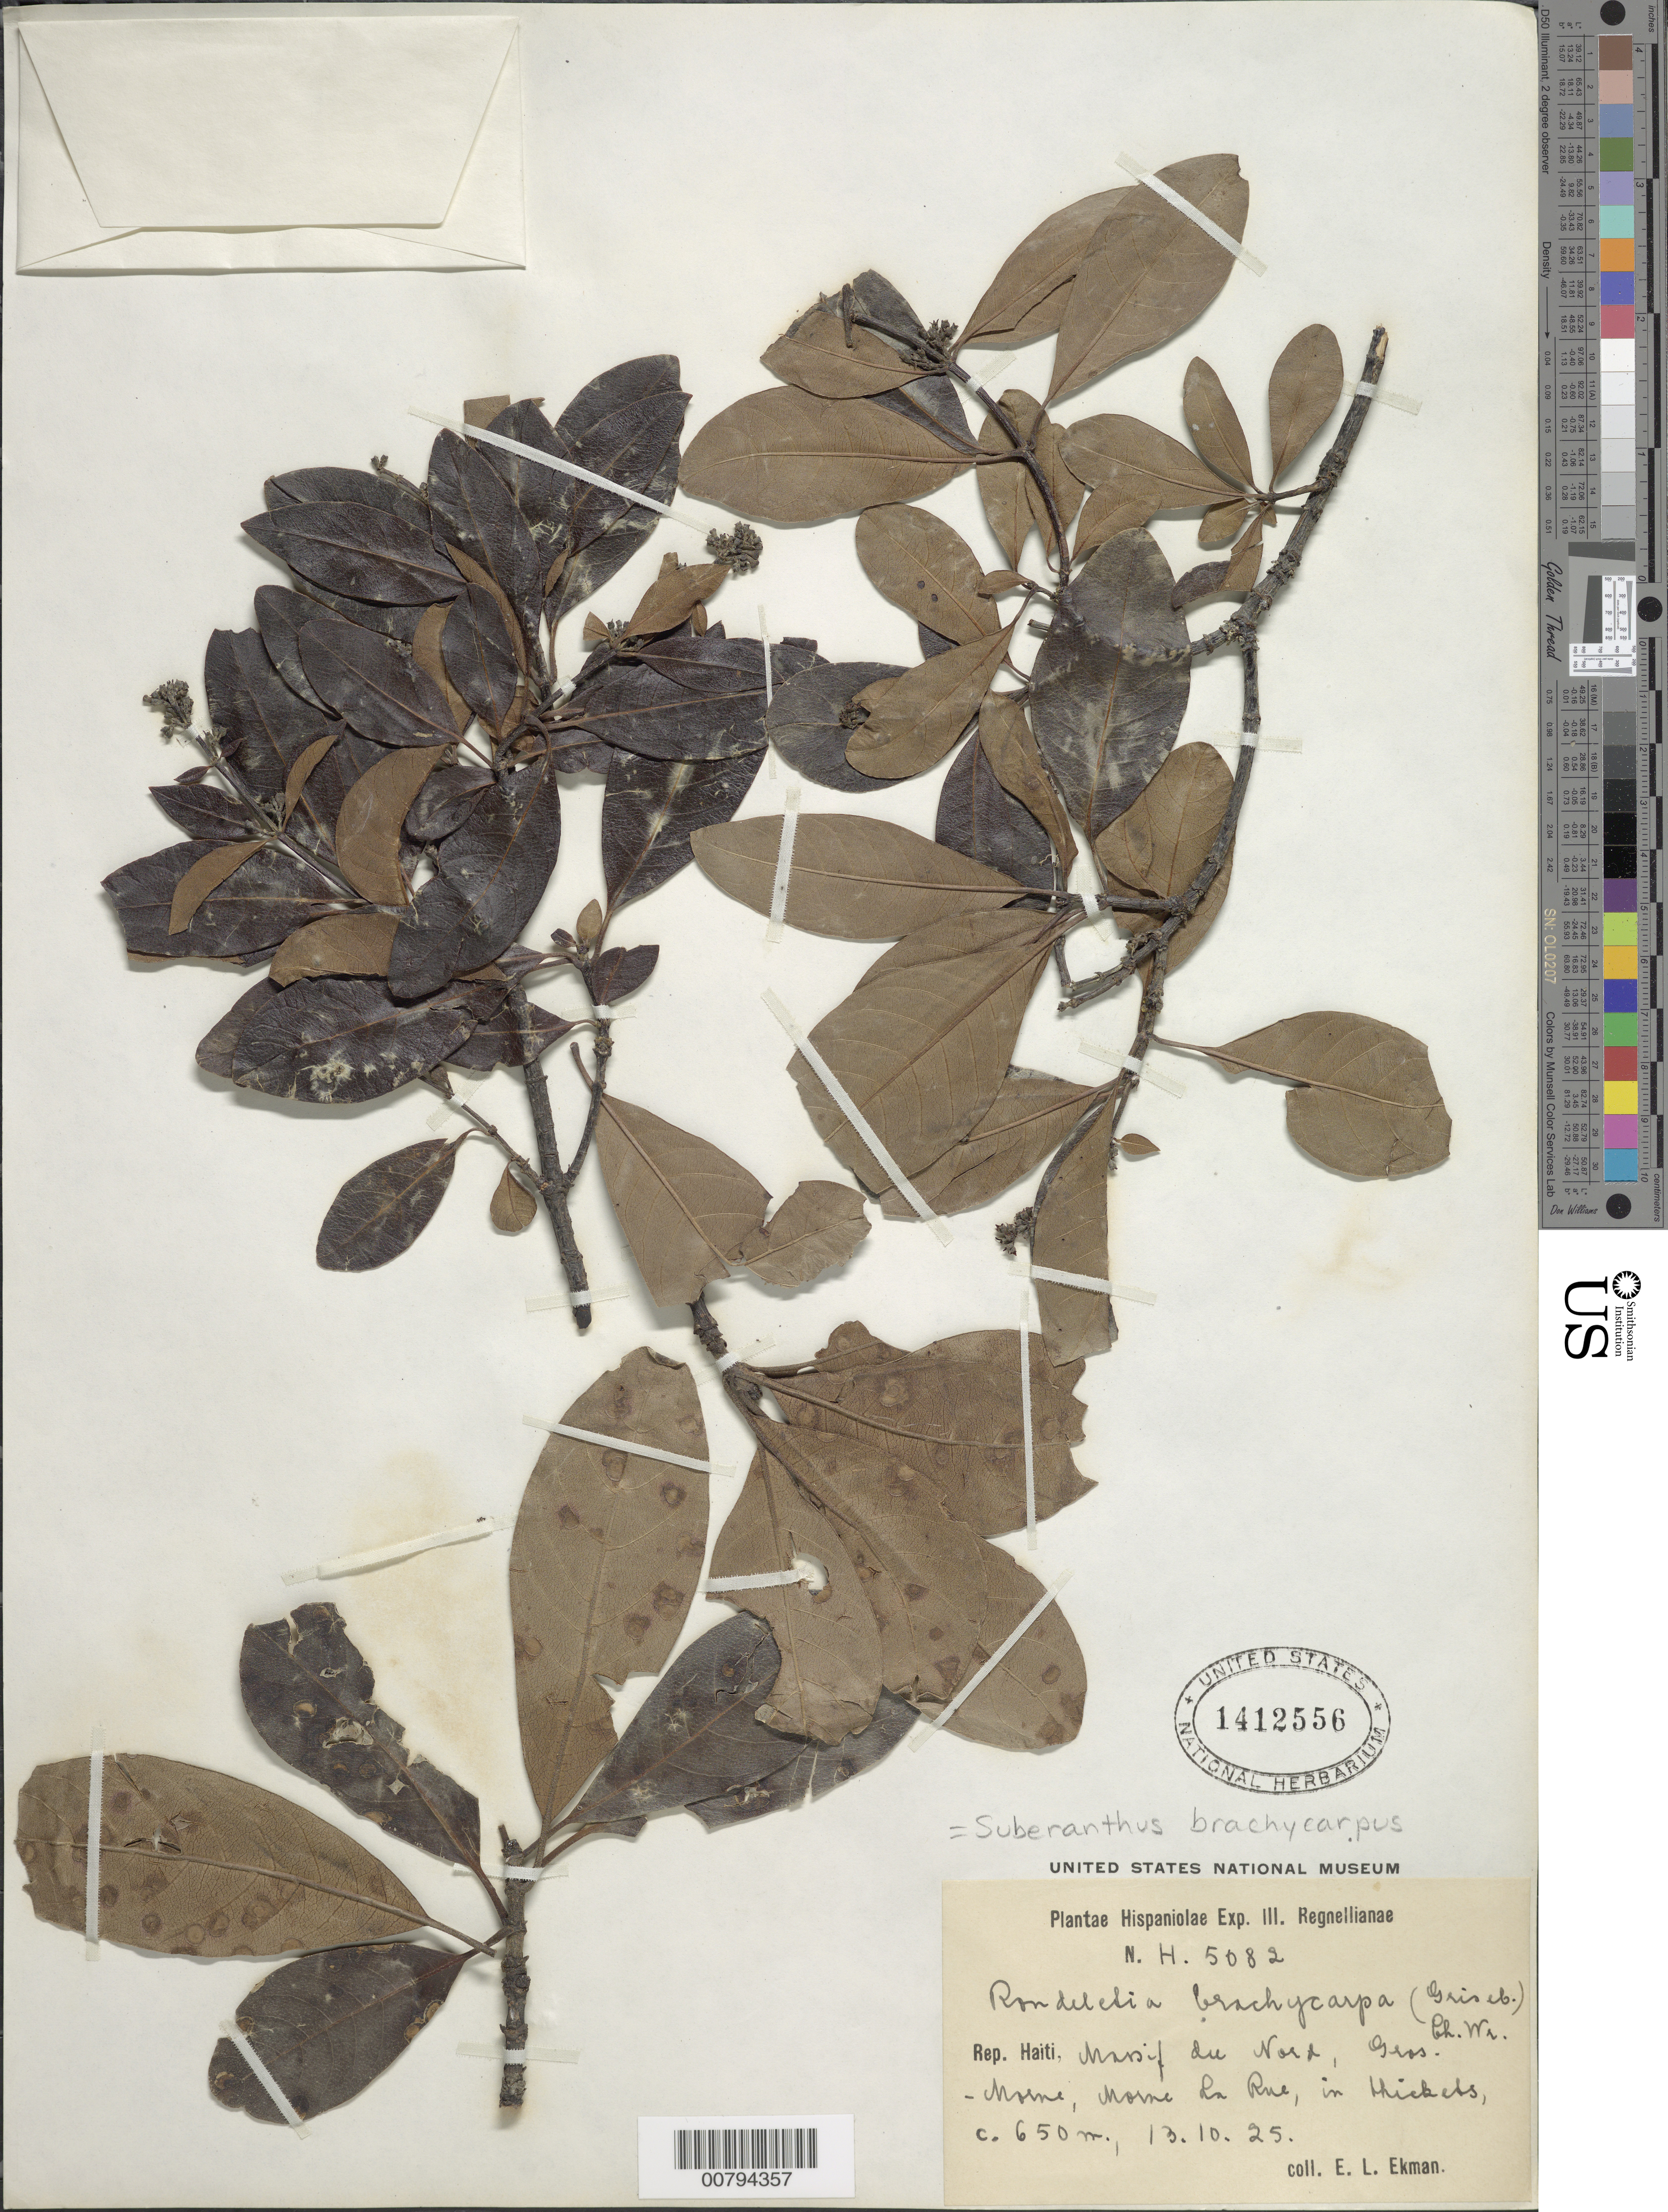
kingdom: Plantae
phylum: Tracheophyta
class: Magnoliopsida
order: Gentianales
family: Rubiaceae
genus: Suberanthus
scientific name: Suberanthus brachycarpus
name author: (Griseb.) Borhidi & Fernández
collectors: E. L. Ekman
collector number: H 5082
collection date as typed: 13 Oct 1925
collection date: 1925-10-13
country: Haiti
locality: Massif du Nord, Gros. Morne; Morne La Rue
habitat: In thickets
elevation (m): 650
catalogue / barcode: US 1412556